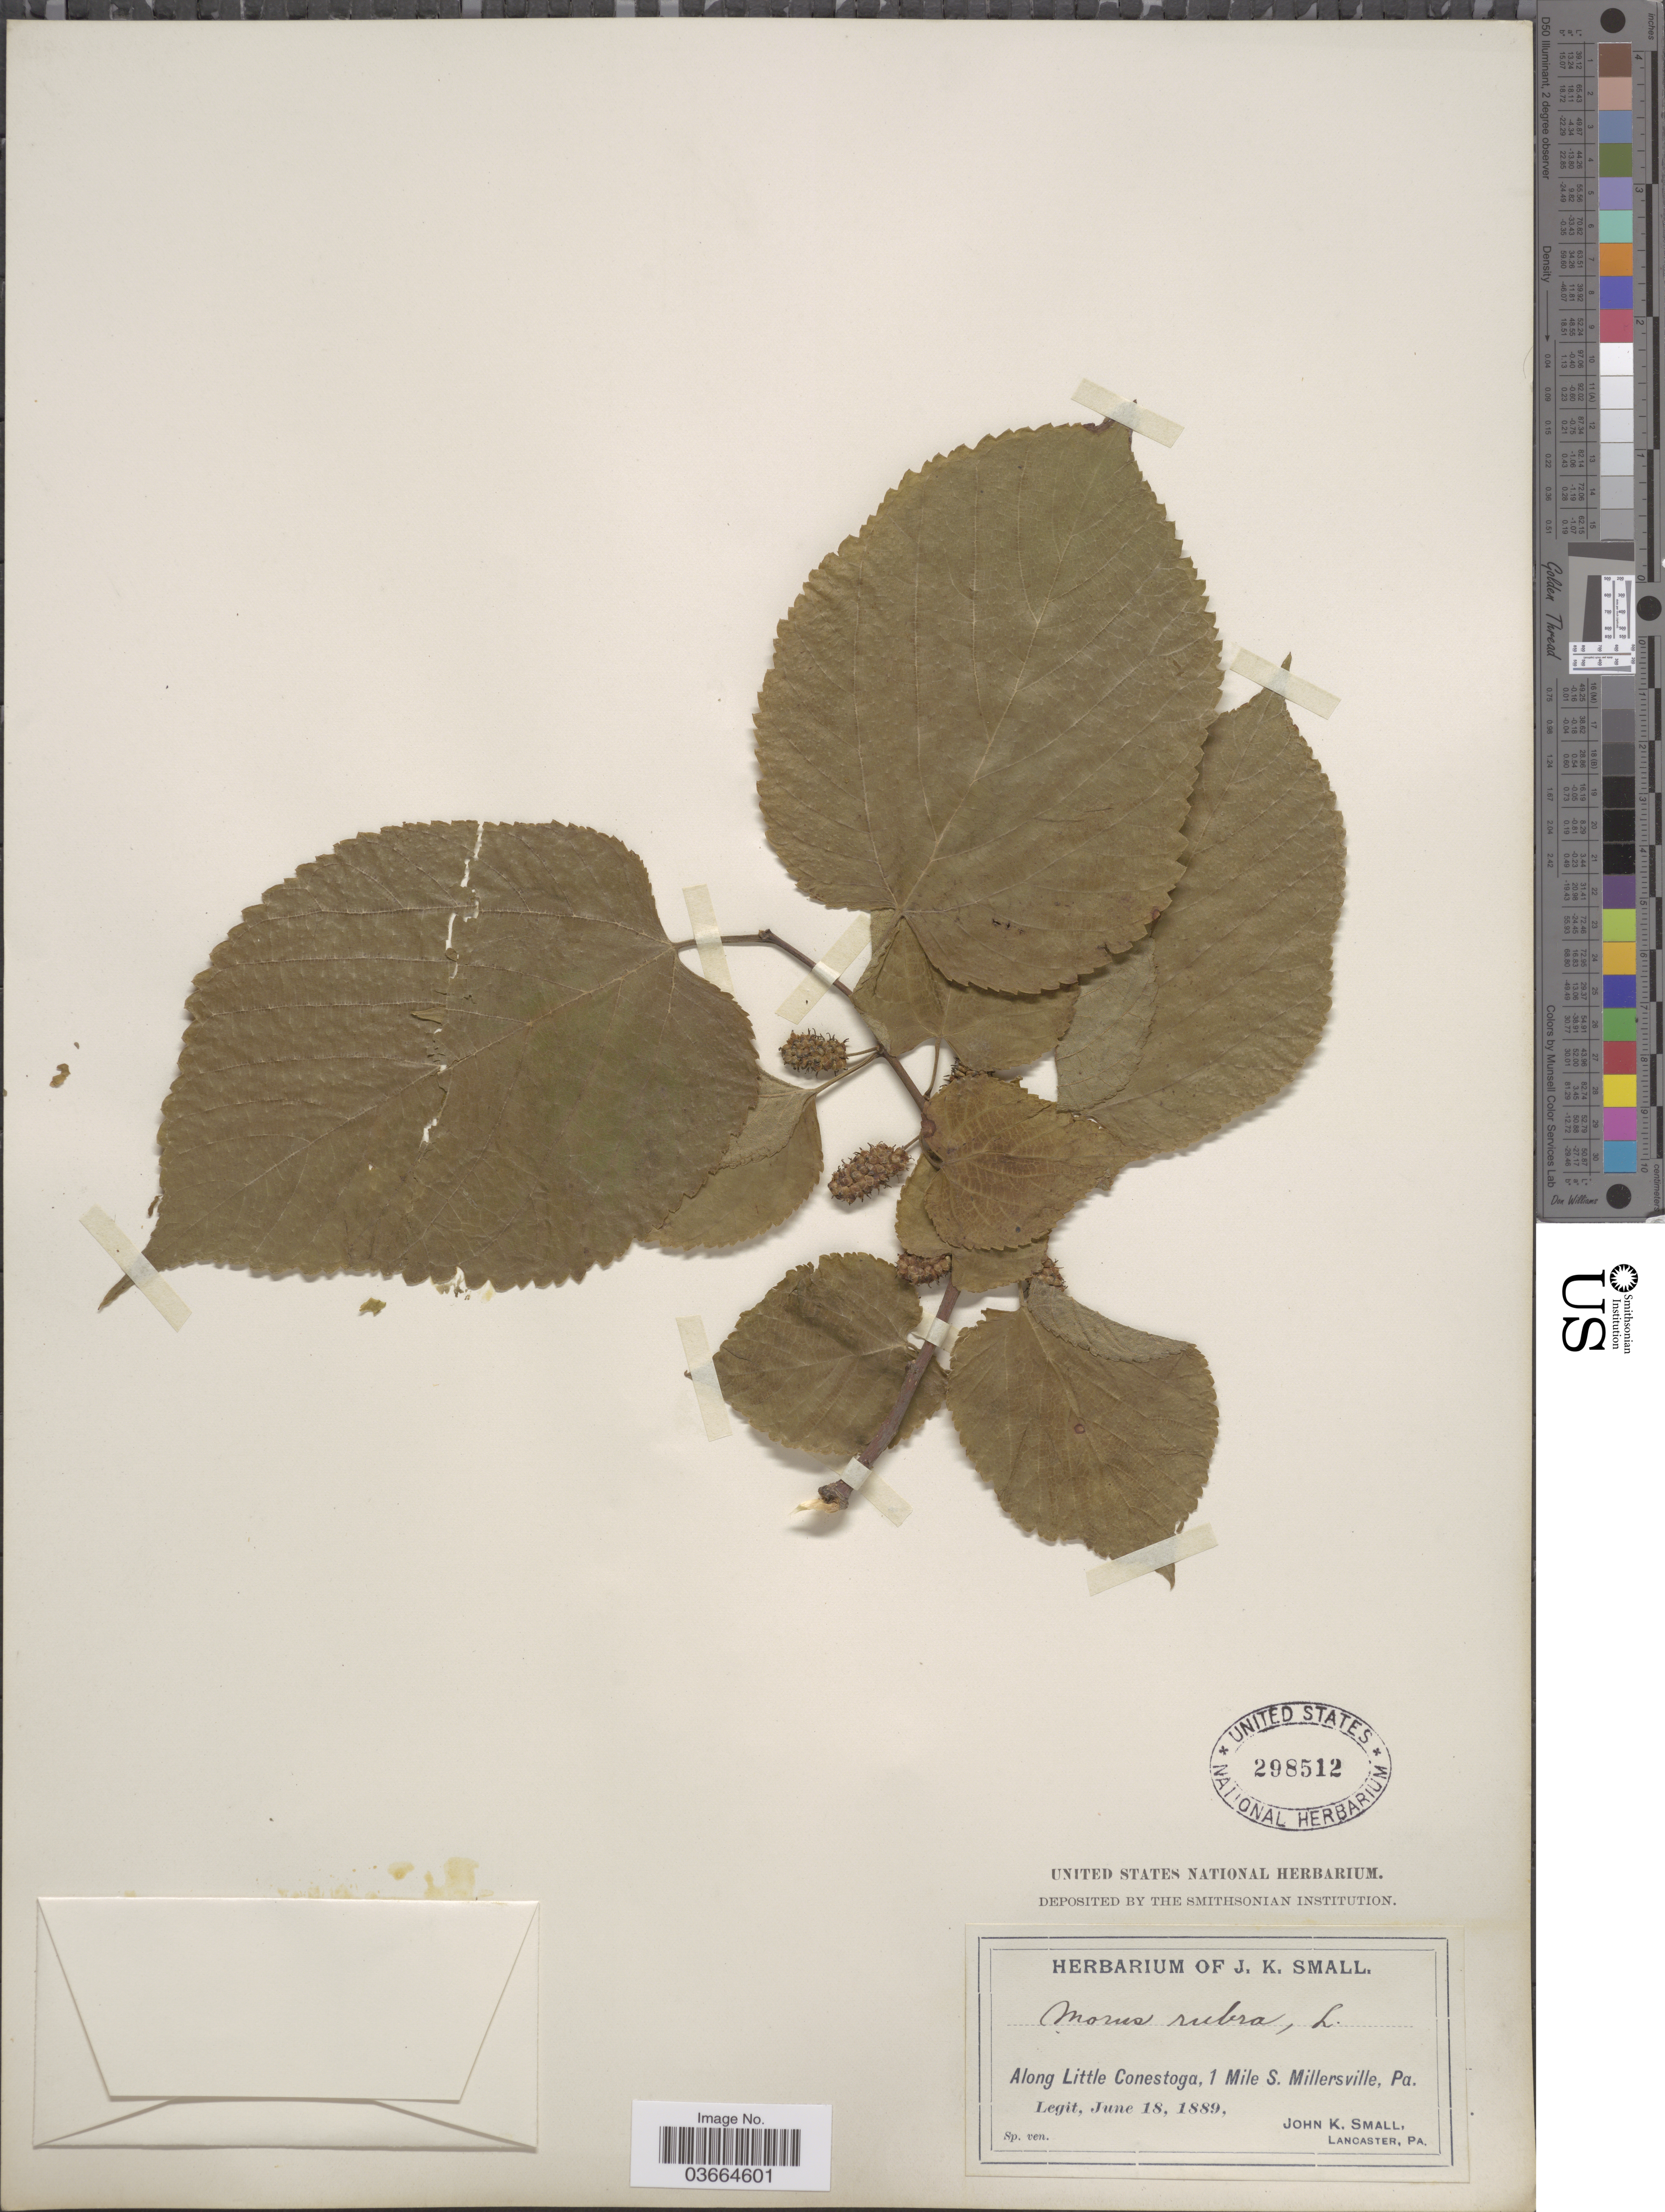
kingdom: Plantae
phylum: Tracheophyta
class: Magnoliopsida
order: Rosales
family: Moraceae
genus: Morus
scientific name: Morus rubra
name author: L.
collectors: J. K. Small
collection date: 1889-06-18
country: United States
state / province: Pennsylvania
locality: Along Little Conestoga, 1 Mile S. Millersville.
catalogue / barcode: US 298512